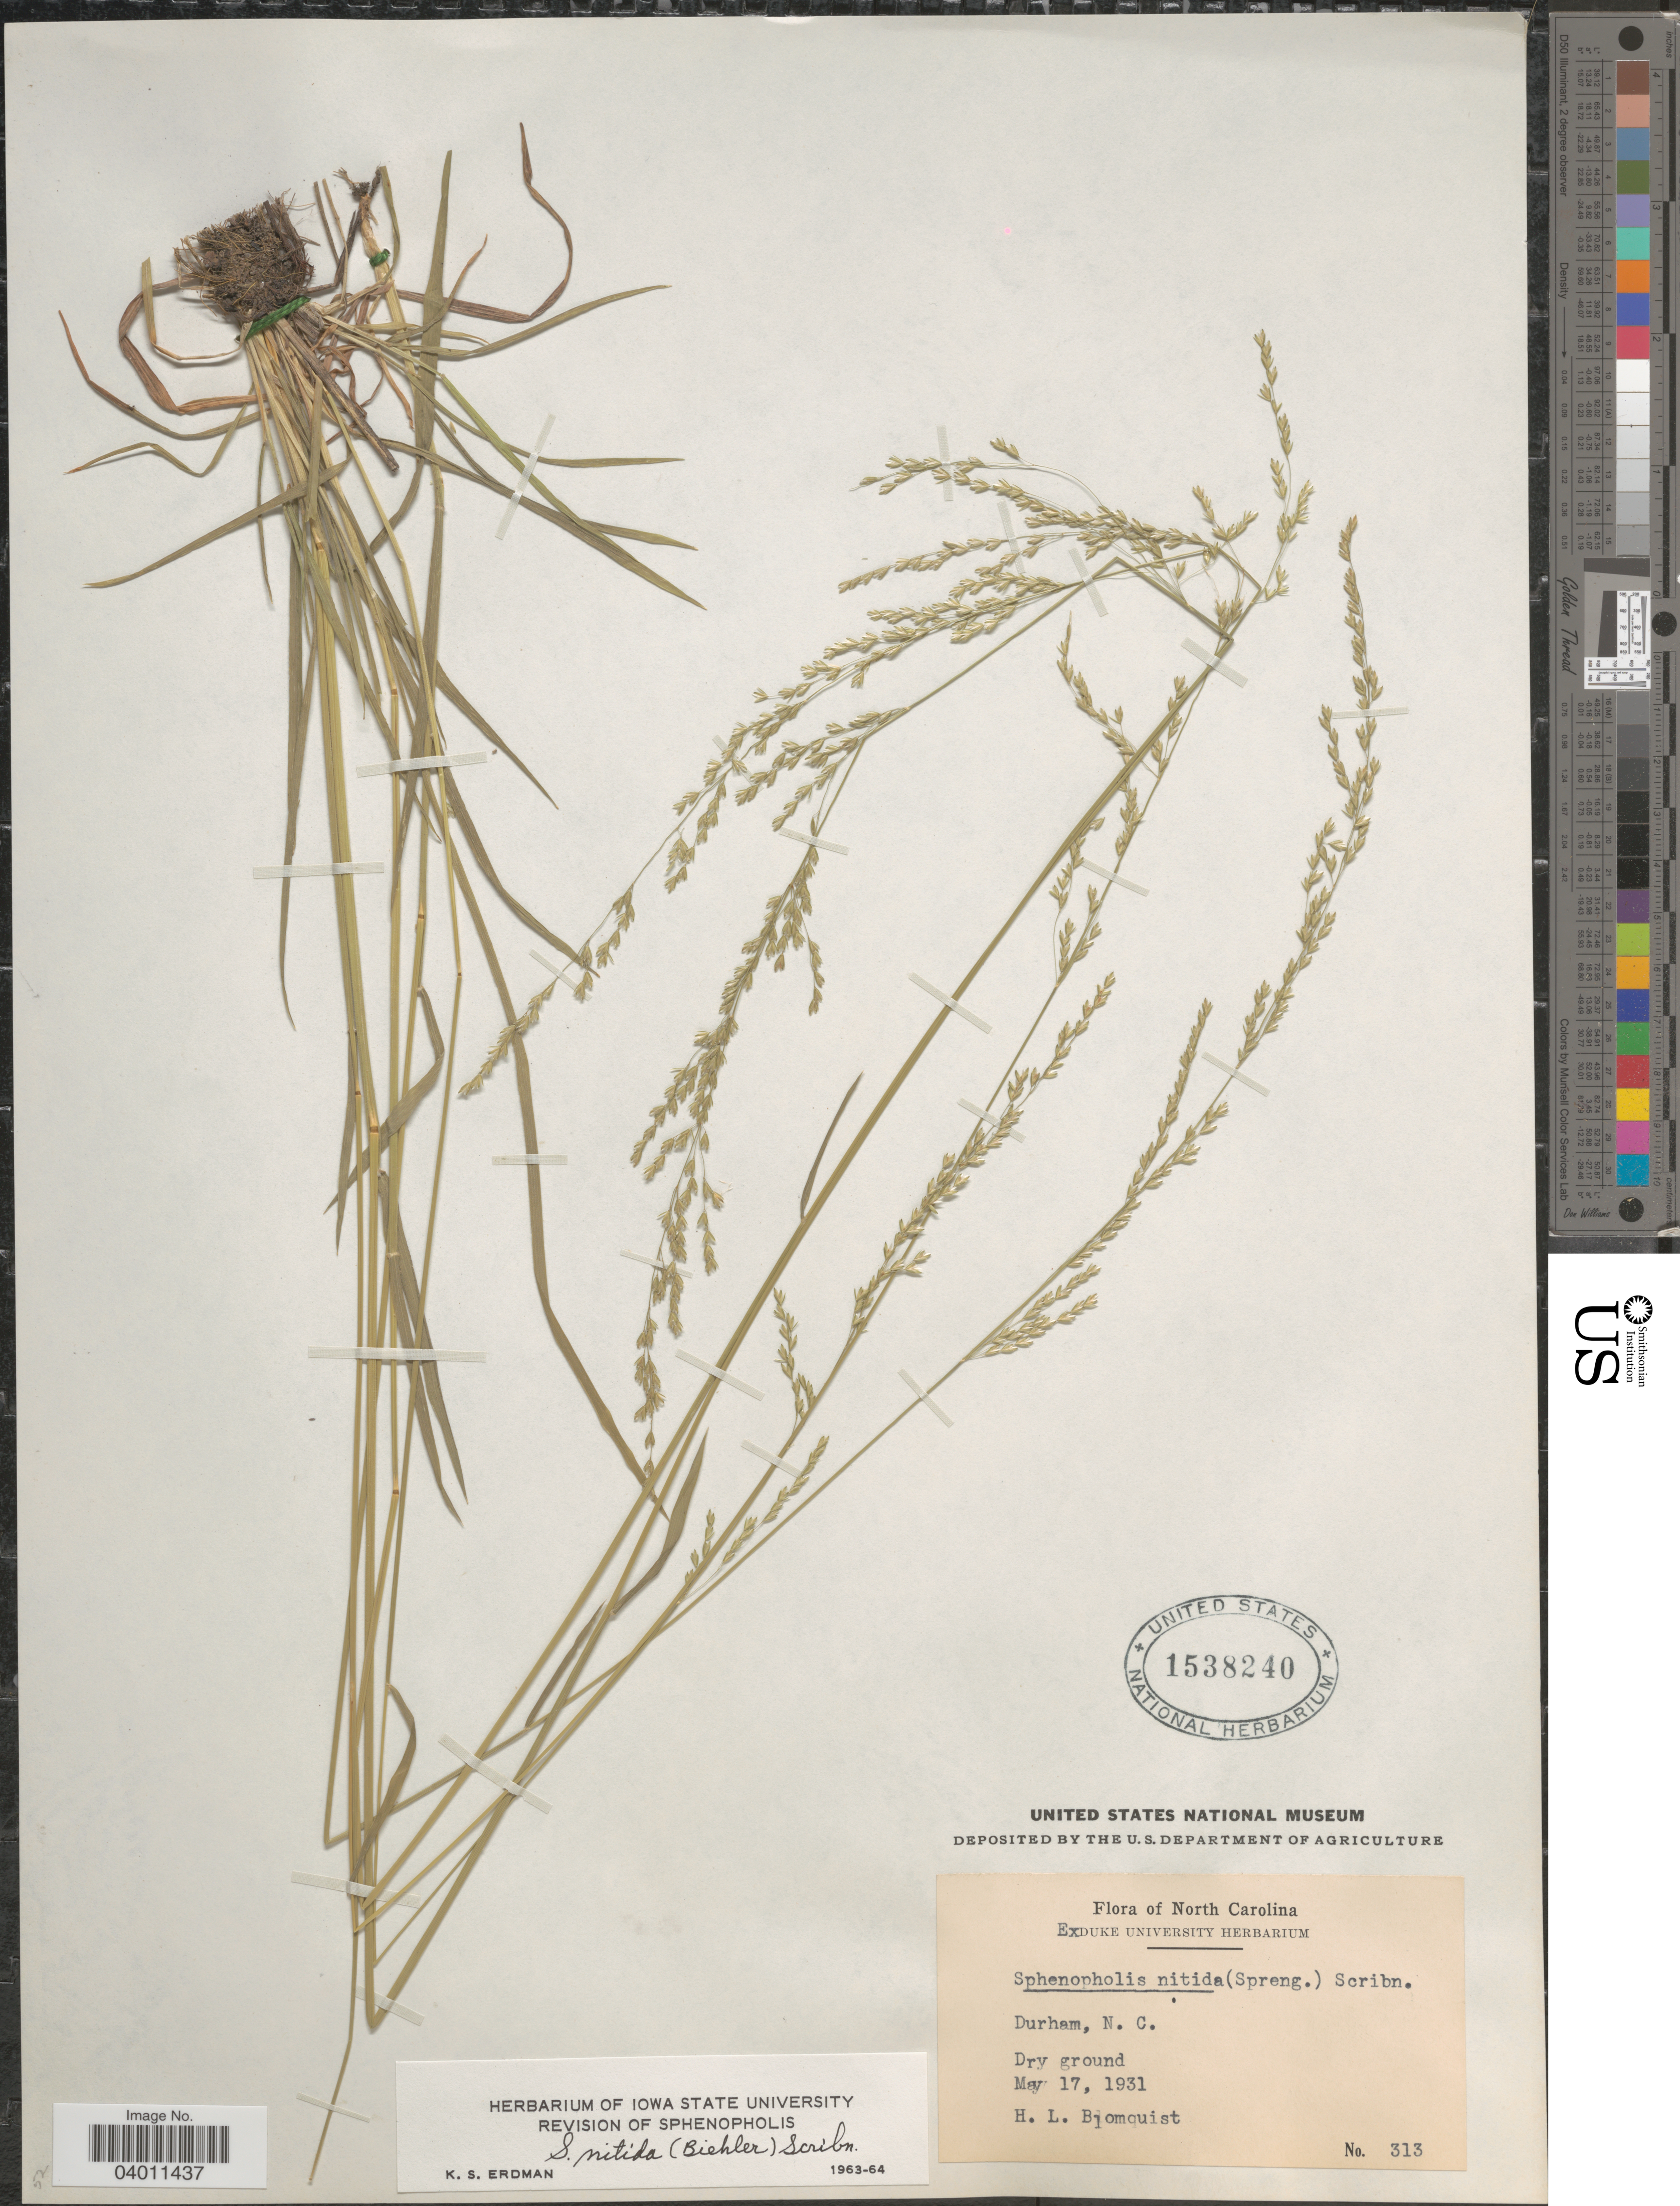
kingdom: Plantae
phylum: Tracheophyta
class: Liliopsida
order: Poales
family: Poaceae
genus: Sphenopholis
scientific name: Sphenopholis nitida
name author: (Biehler) Scribn.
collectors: H. Blomquist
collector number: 313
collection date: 1931-05-17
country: United States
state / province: North Carolina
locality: Durham.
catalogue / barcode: US 1538240